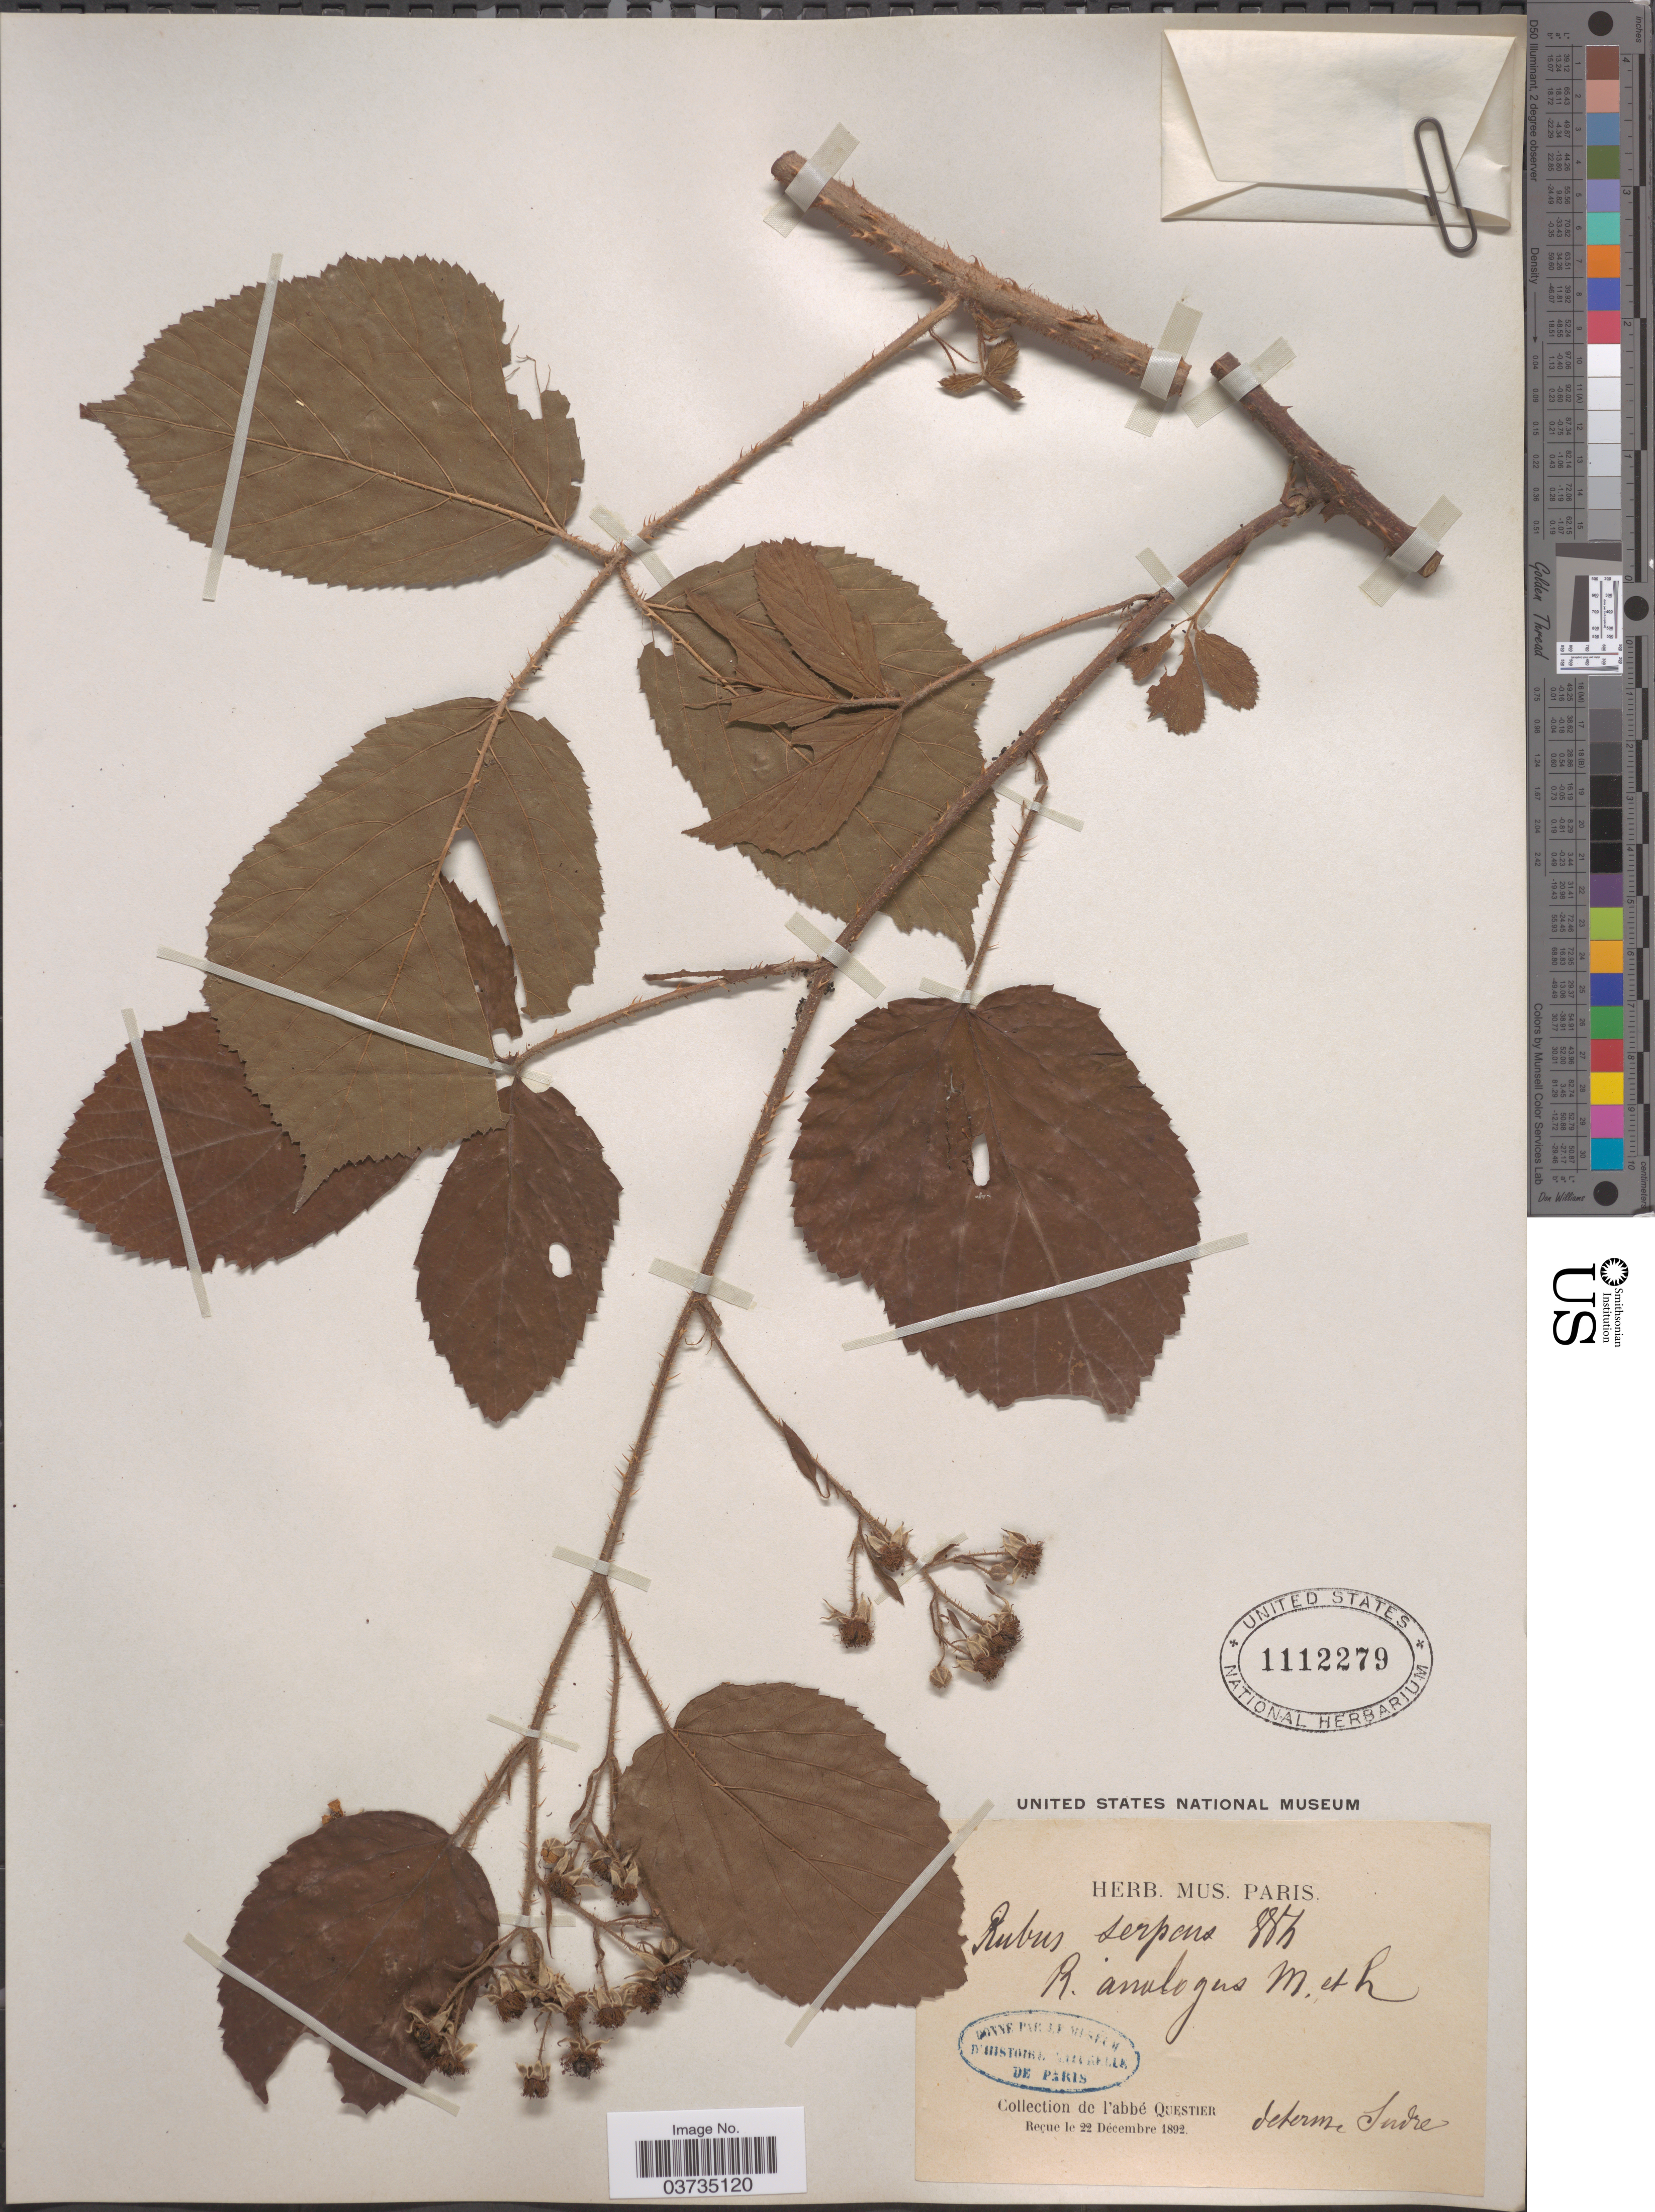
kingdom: Plantae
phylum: Tracheophyta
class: Magnoliopsida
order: Rosales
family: Rosaceae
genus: Rubus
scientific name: Rubus serpens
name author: Weihe ex Lej. & Courtois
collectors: A. Questier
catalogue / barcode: US 1112279